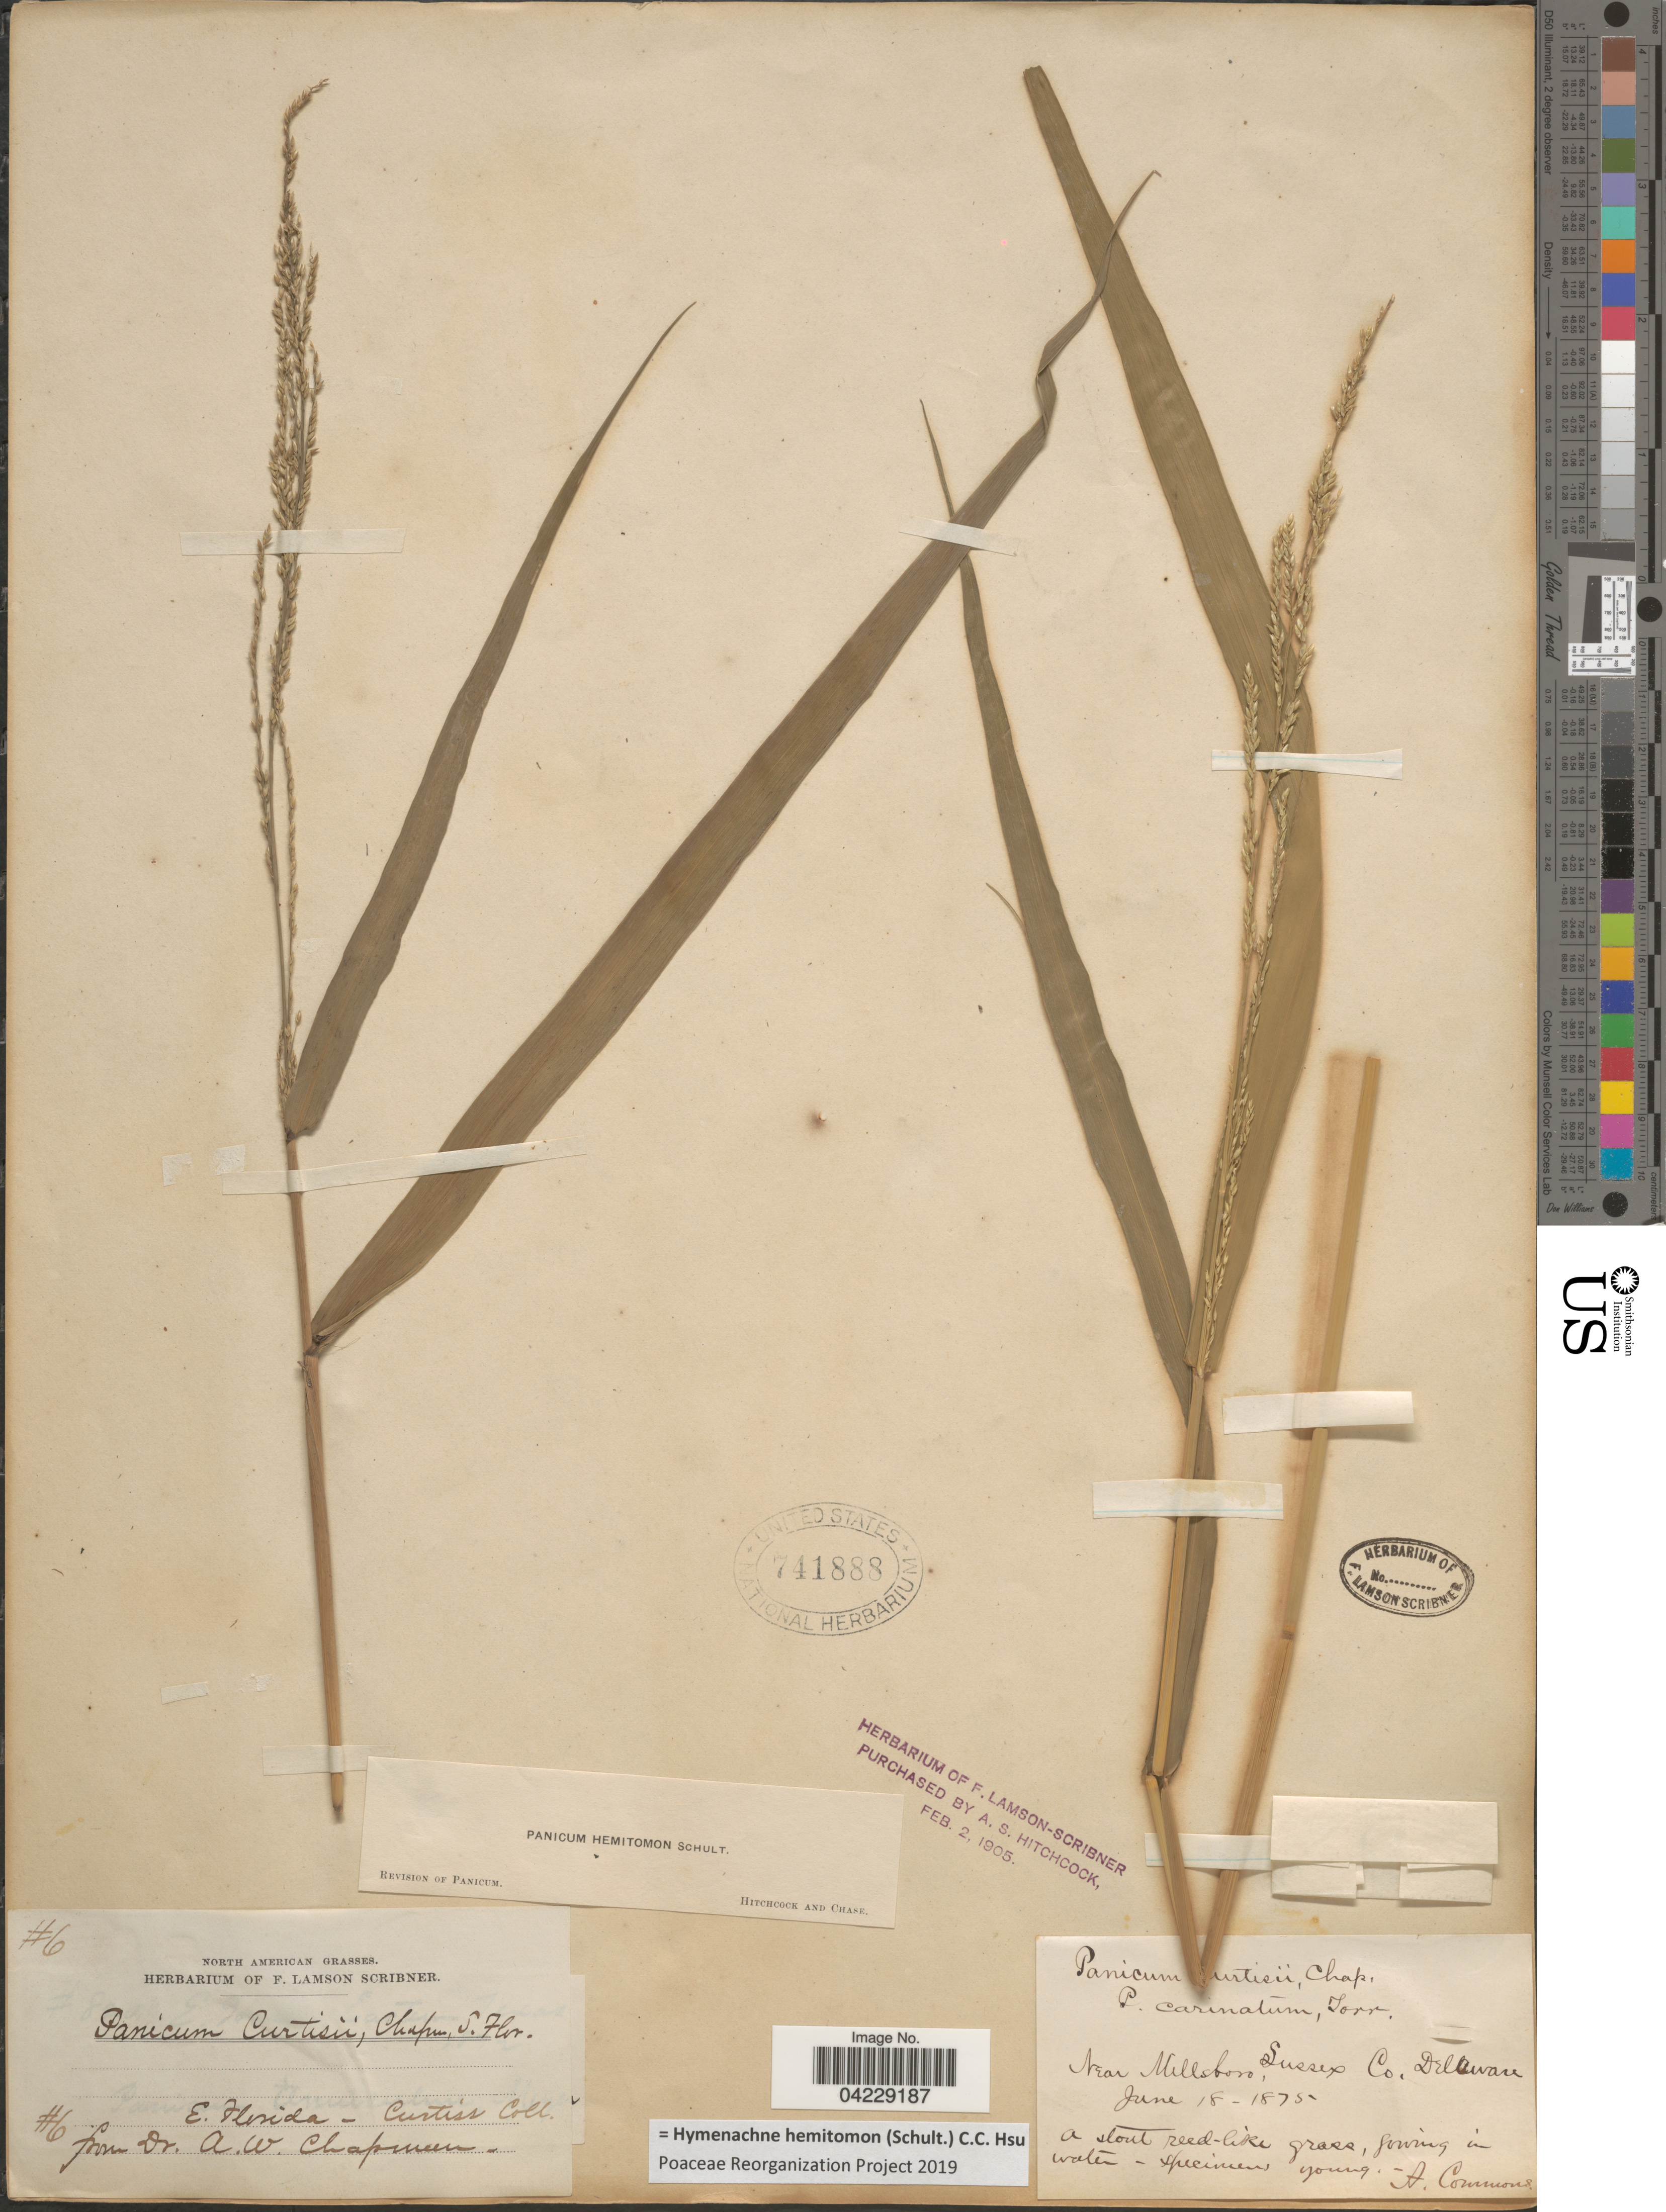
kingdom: Plantae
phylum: Tracheophyta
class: Liliopsida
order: Poales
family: Poaceae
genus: Hymenachne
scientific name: Hymenachne hemitomon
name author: (Schult.) C. C. Hsu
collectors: A. Commons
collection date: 1875-06-18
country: United States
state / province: Delaware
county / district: Sussex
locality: Near Millsboro, Sussex Co.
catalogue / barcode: US 741888-2